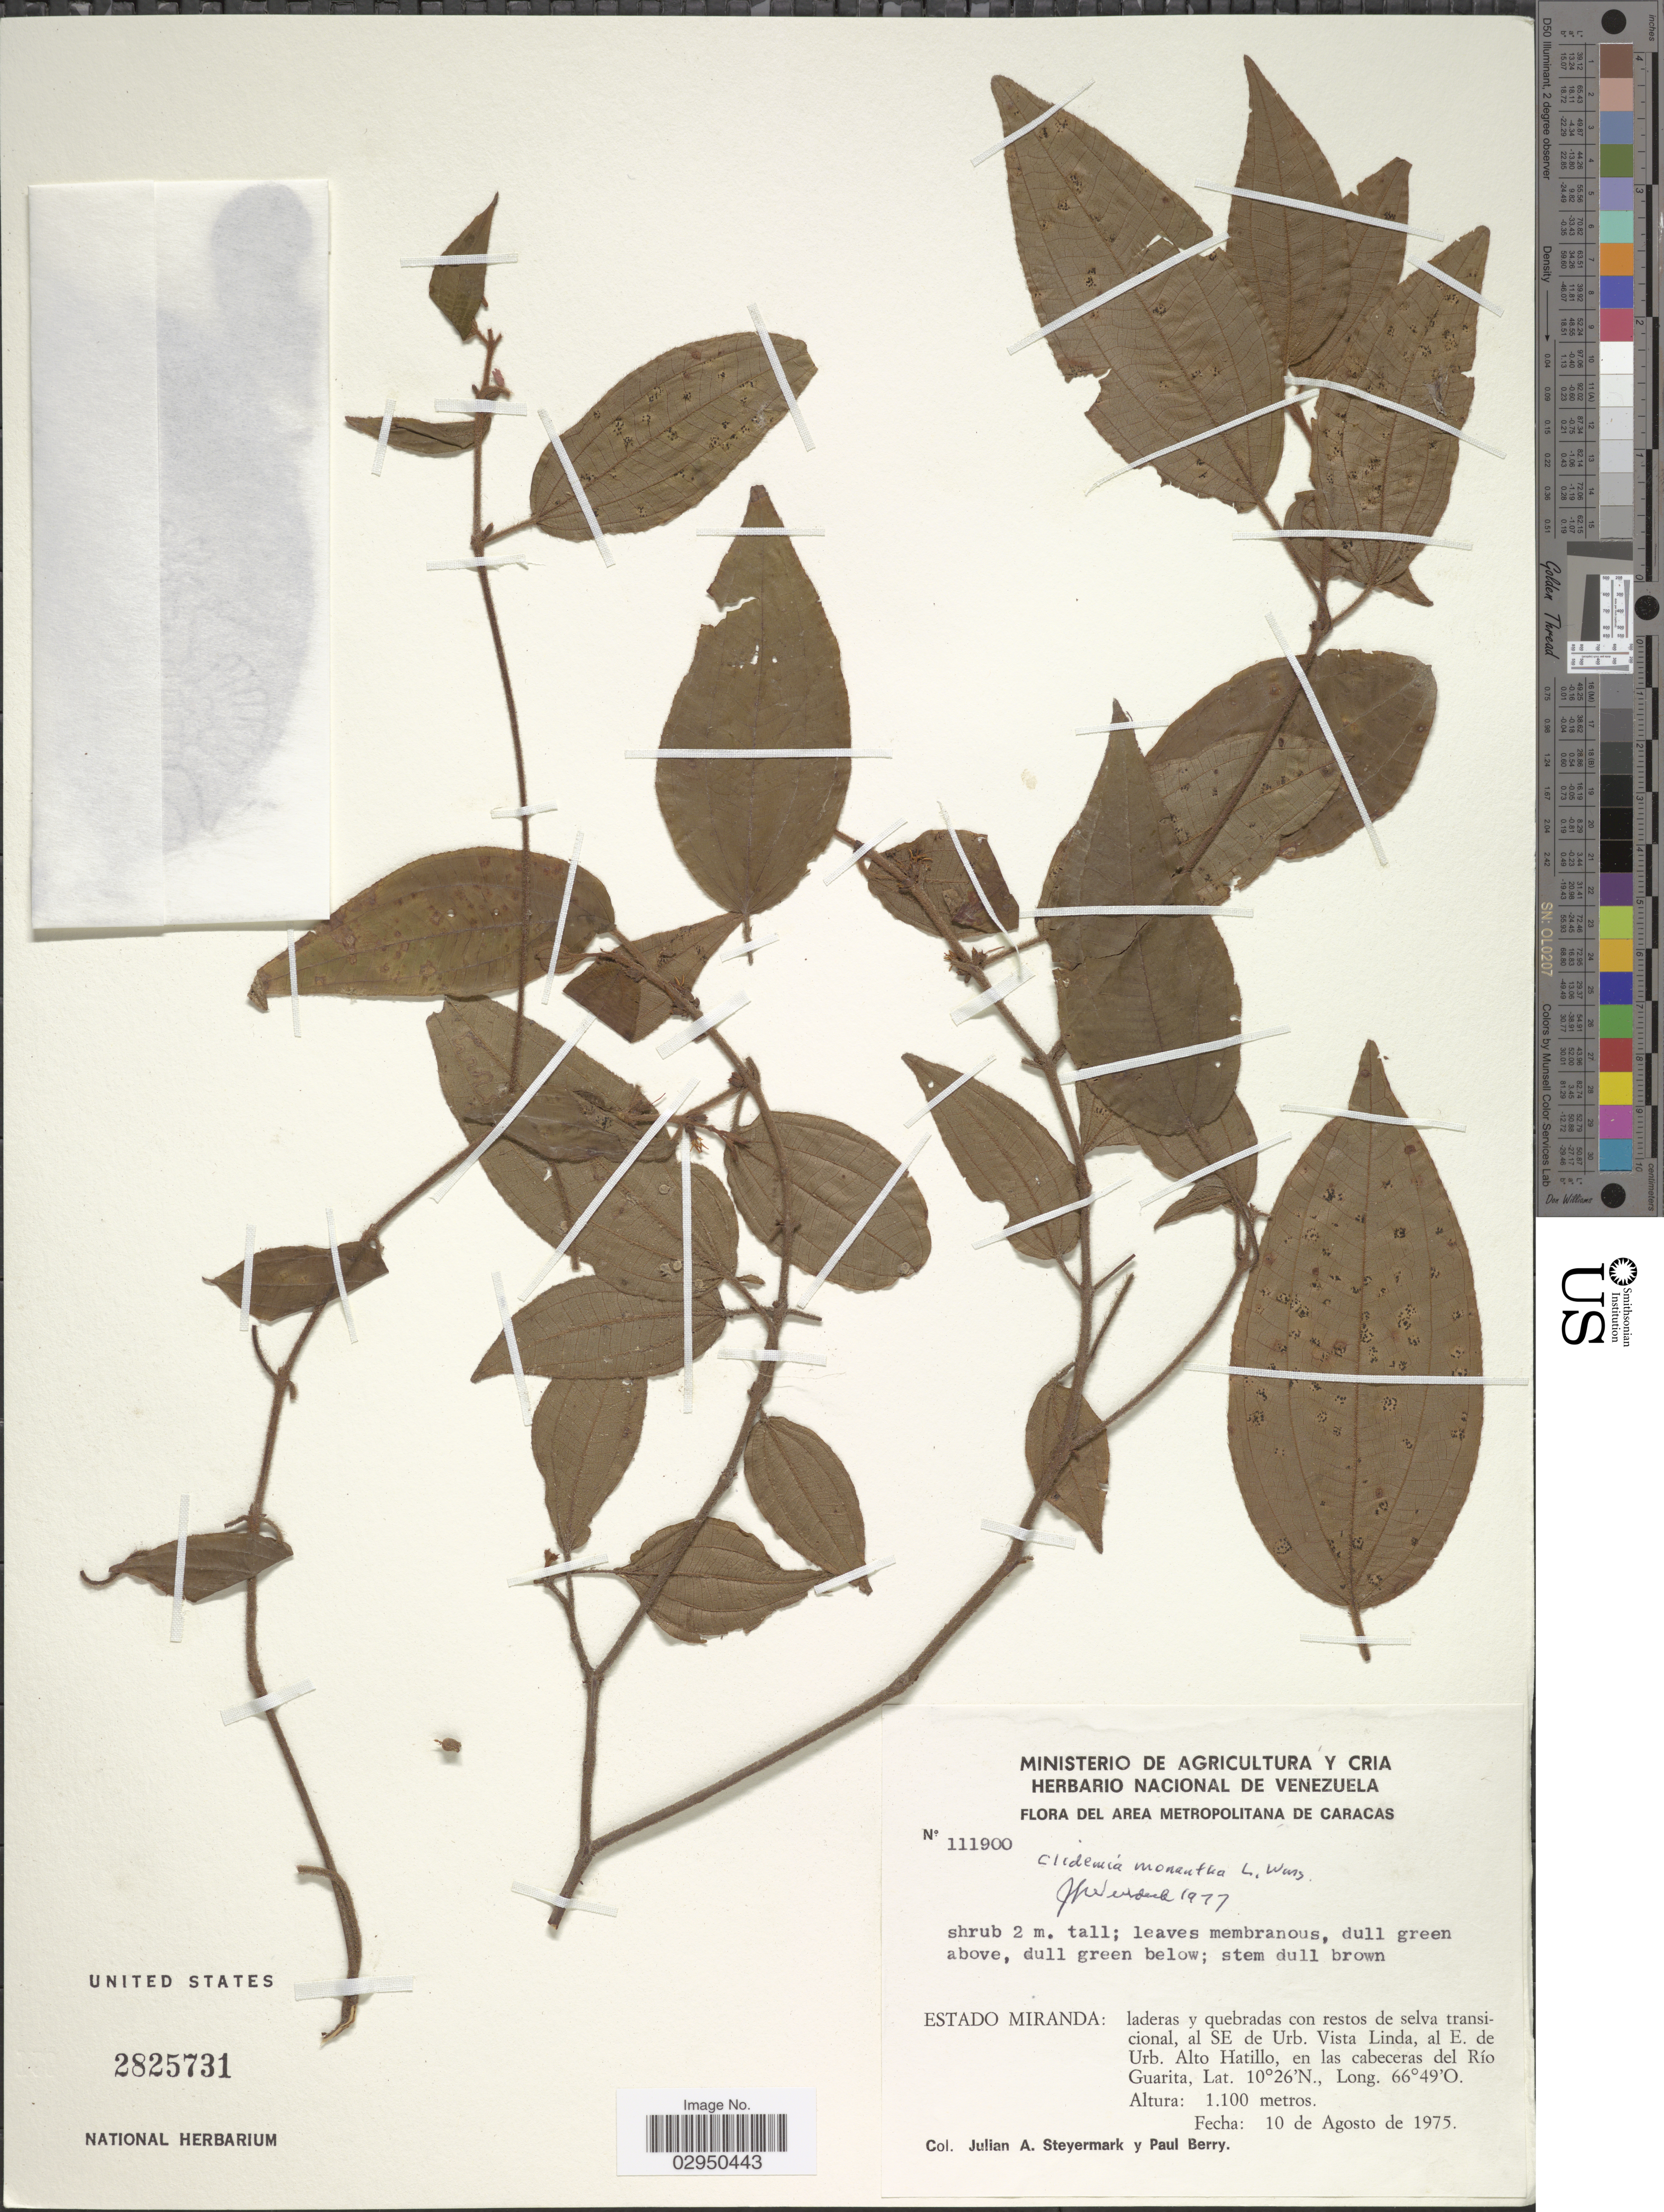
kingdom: Plantae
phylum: Tracheophyta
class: Magnoliopsida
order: Myrtales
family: Melastomataceae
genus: Clidemia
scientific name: Clidemia monantha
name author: L.O. Williams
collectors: J. Steyermark & P. T. Berry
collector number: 111900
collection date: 1975-08-10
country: Venezuela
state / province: Miranda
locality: Laderas y quebradas con restos de selva transicional, al SE de Urb. Vista Linda, al E. de Guarita.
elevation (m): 1100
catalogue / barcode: US 2825731